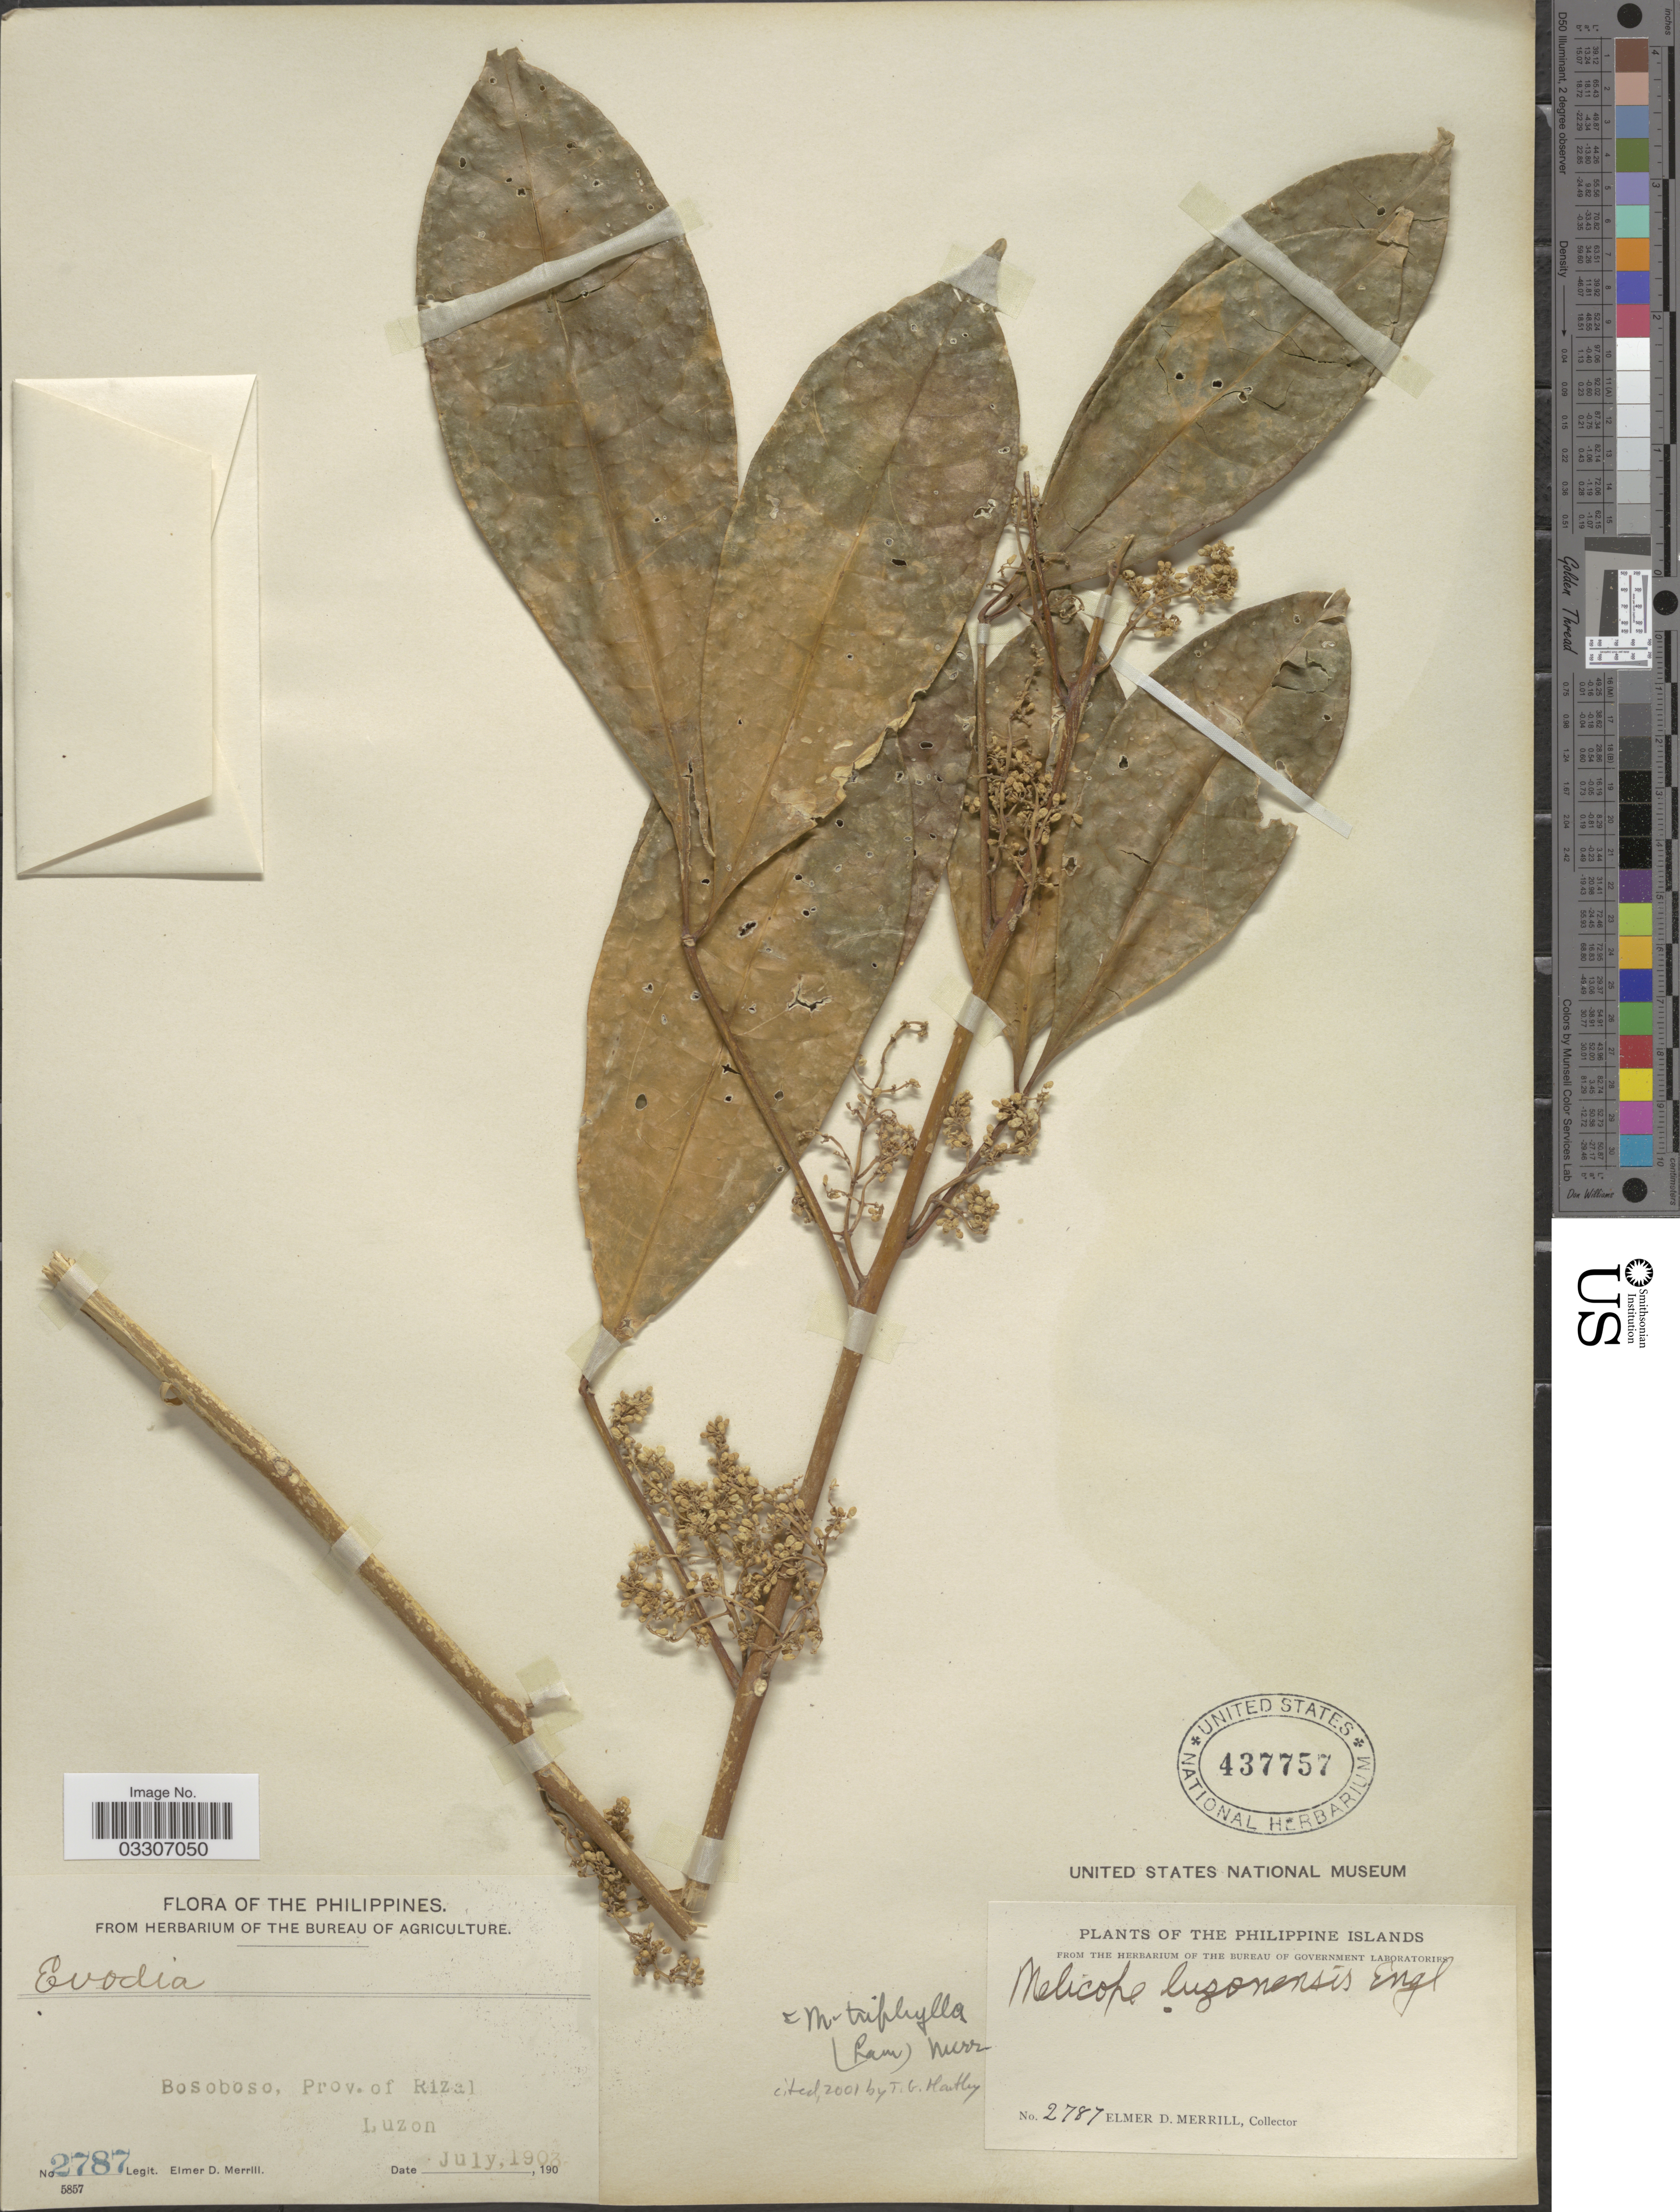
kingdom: Plantae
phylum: Tracheophyta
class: Magnoliopsida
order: Sapindales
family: Rutaceae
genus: Melicope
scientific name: Melicope triphylla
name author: (Lam.) Merr.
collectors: E. D. Merrill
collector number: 2787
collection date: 1903-07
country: Philippines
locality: Bosoboso, Prov. of Rizal, Luzon.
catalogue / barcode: US 437757